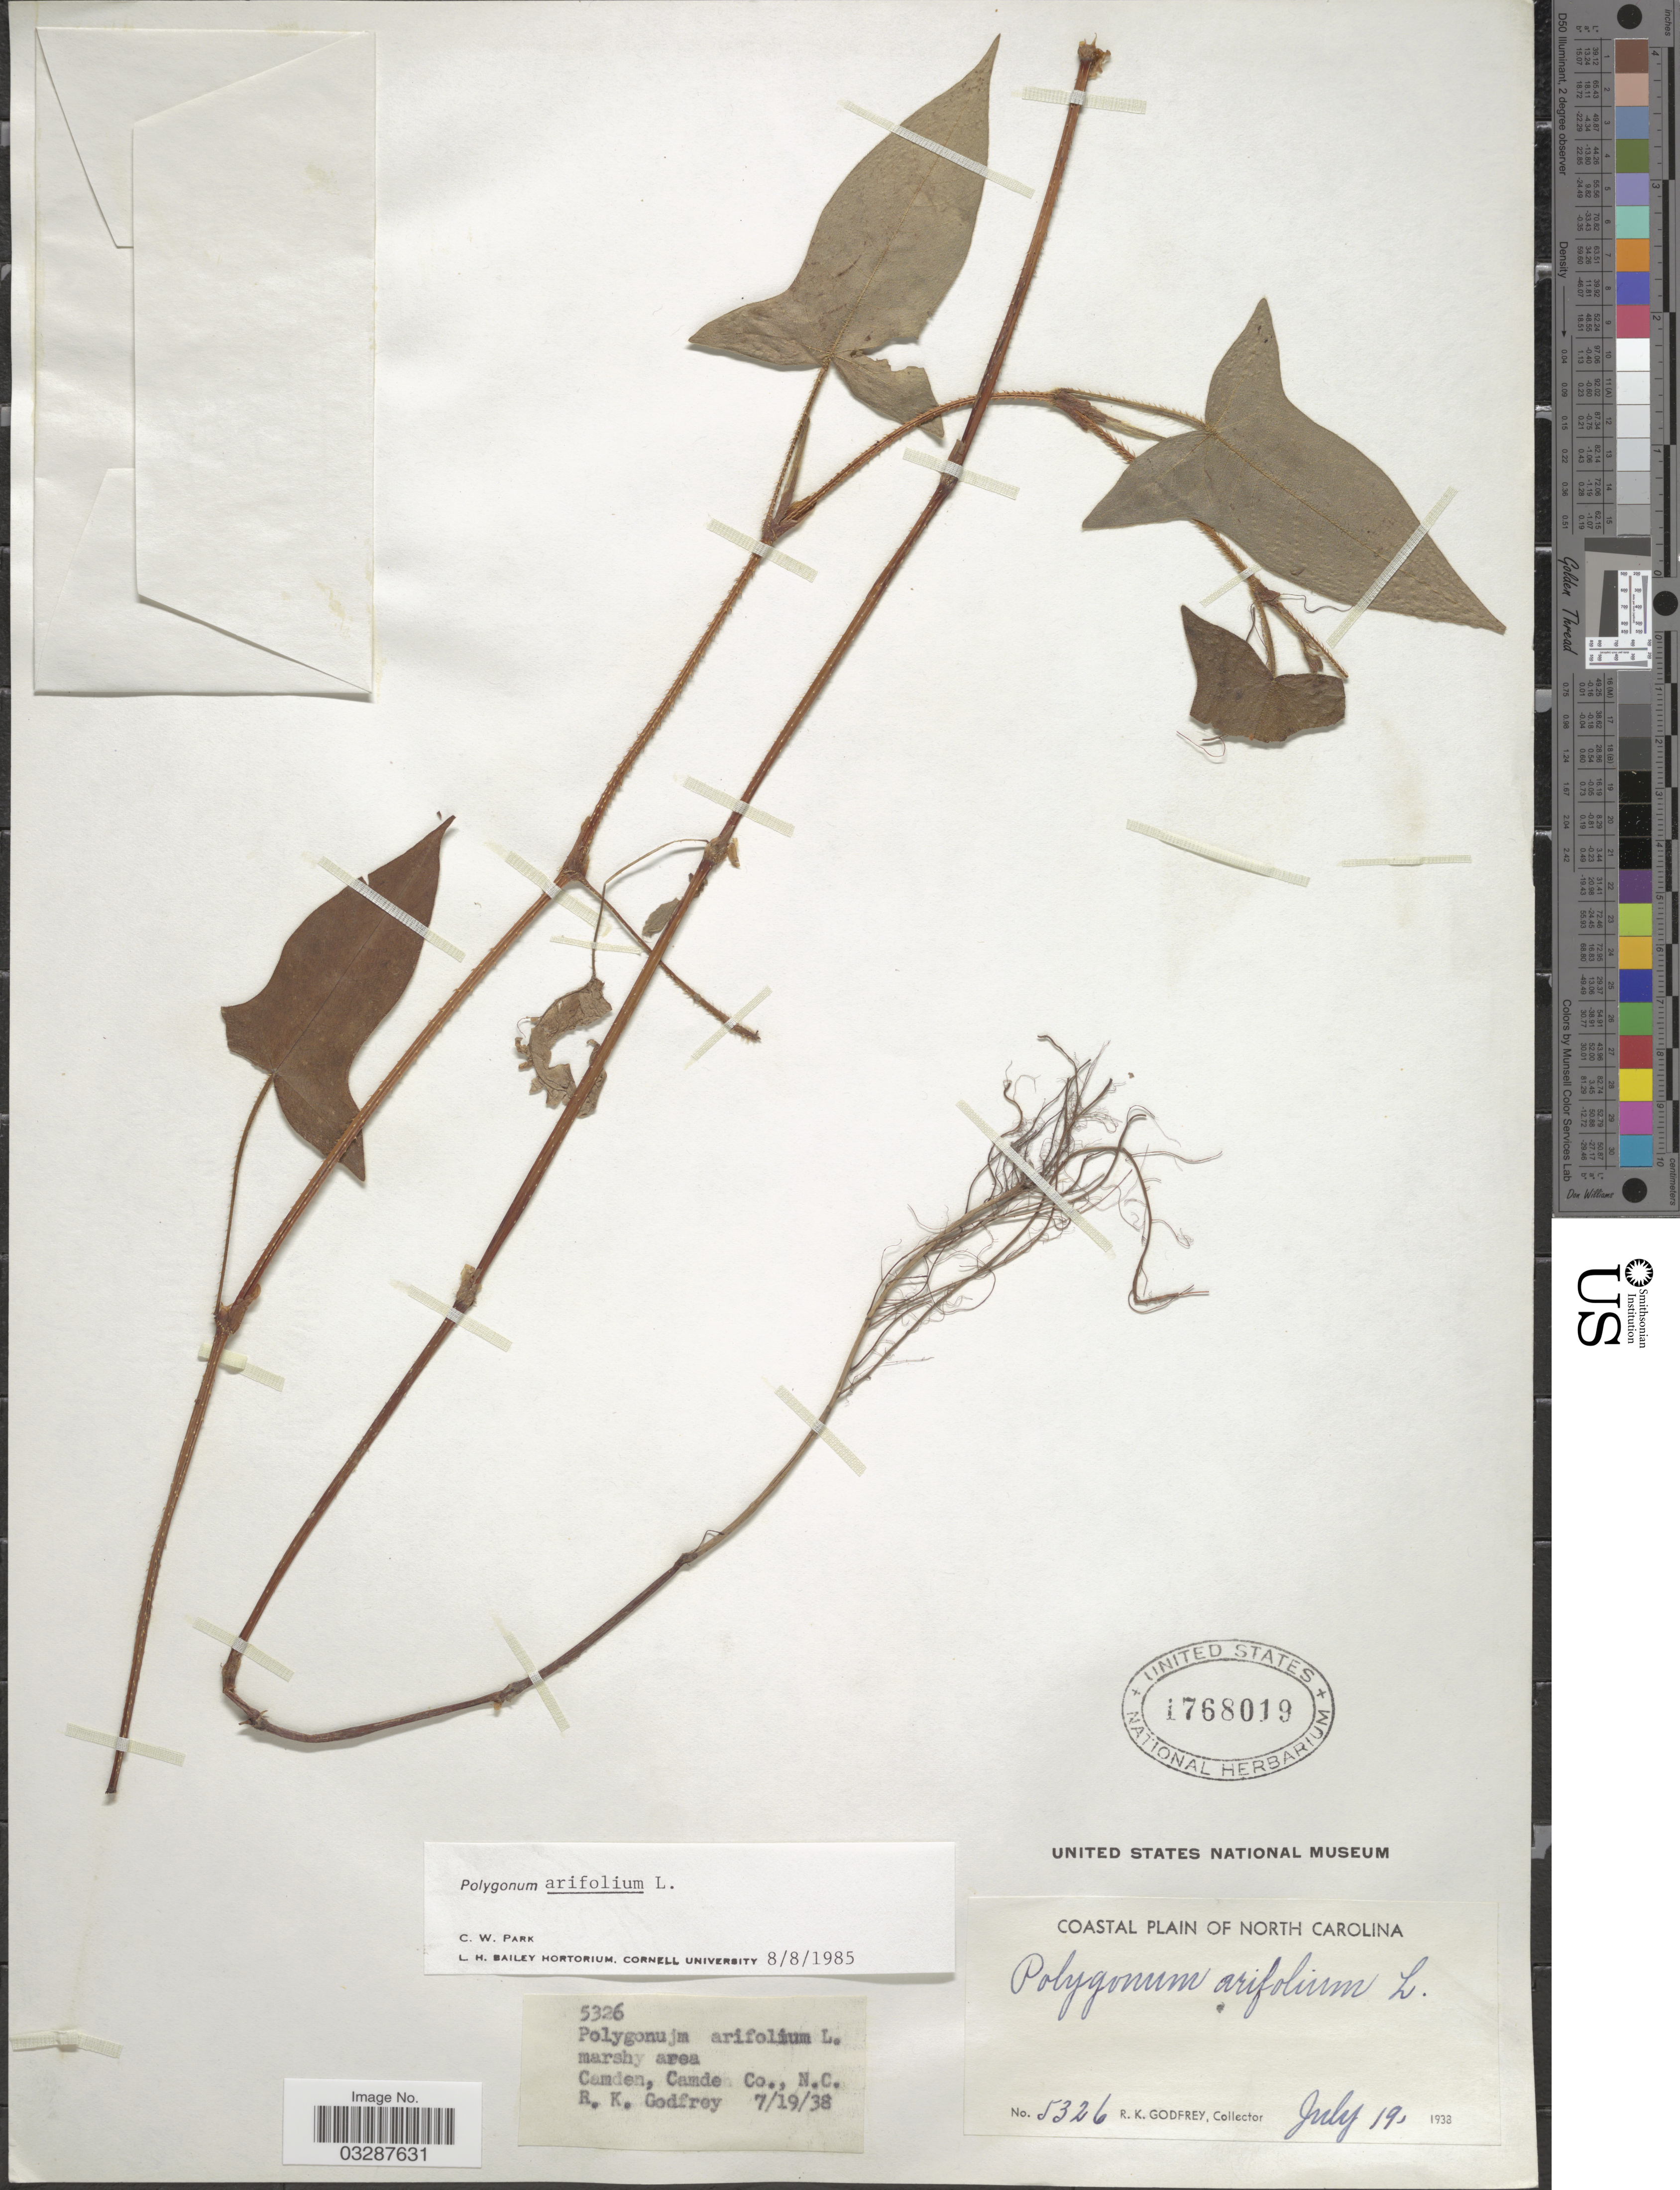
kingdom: Plantae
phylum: Tracheophyta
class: Magnoliopsida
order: Caryophyllales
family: Polygonaceae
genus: Persicaria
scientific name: Persicaria arifolia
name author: (L.) Haraldson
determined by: Atha, D. E.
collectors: R. K. Godfrey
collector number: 5326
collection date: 1938-07-19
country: United States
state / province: North Carolina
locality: Coastal Plain of North Carolina. Camden, Camden Co.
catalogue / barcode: US 1768019